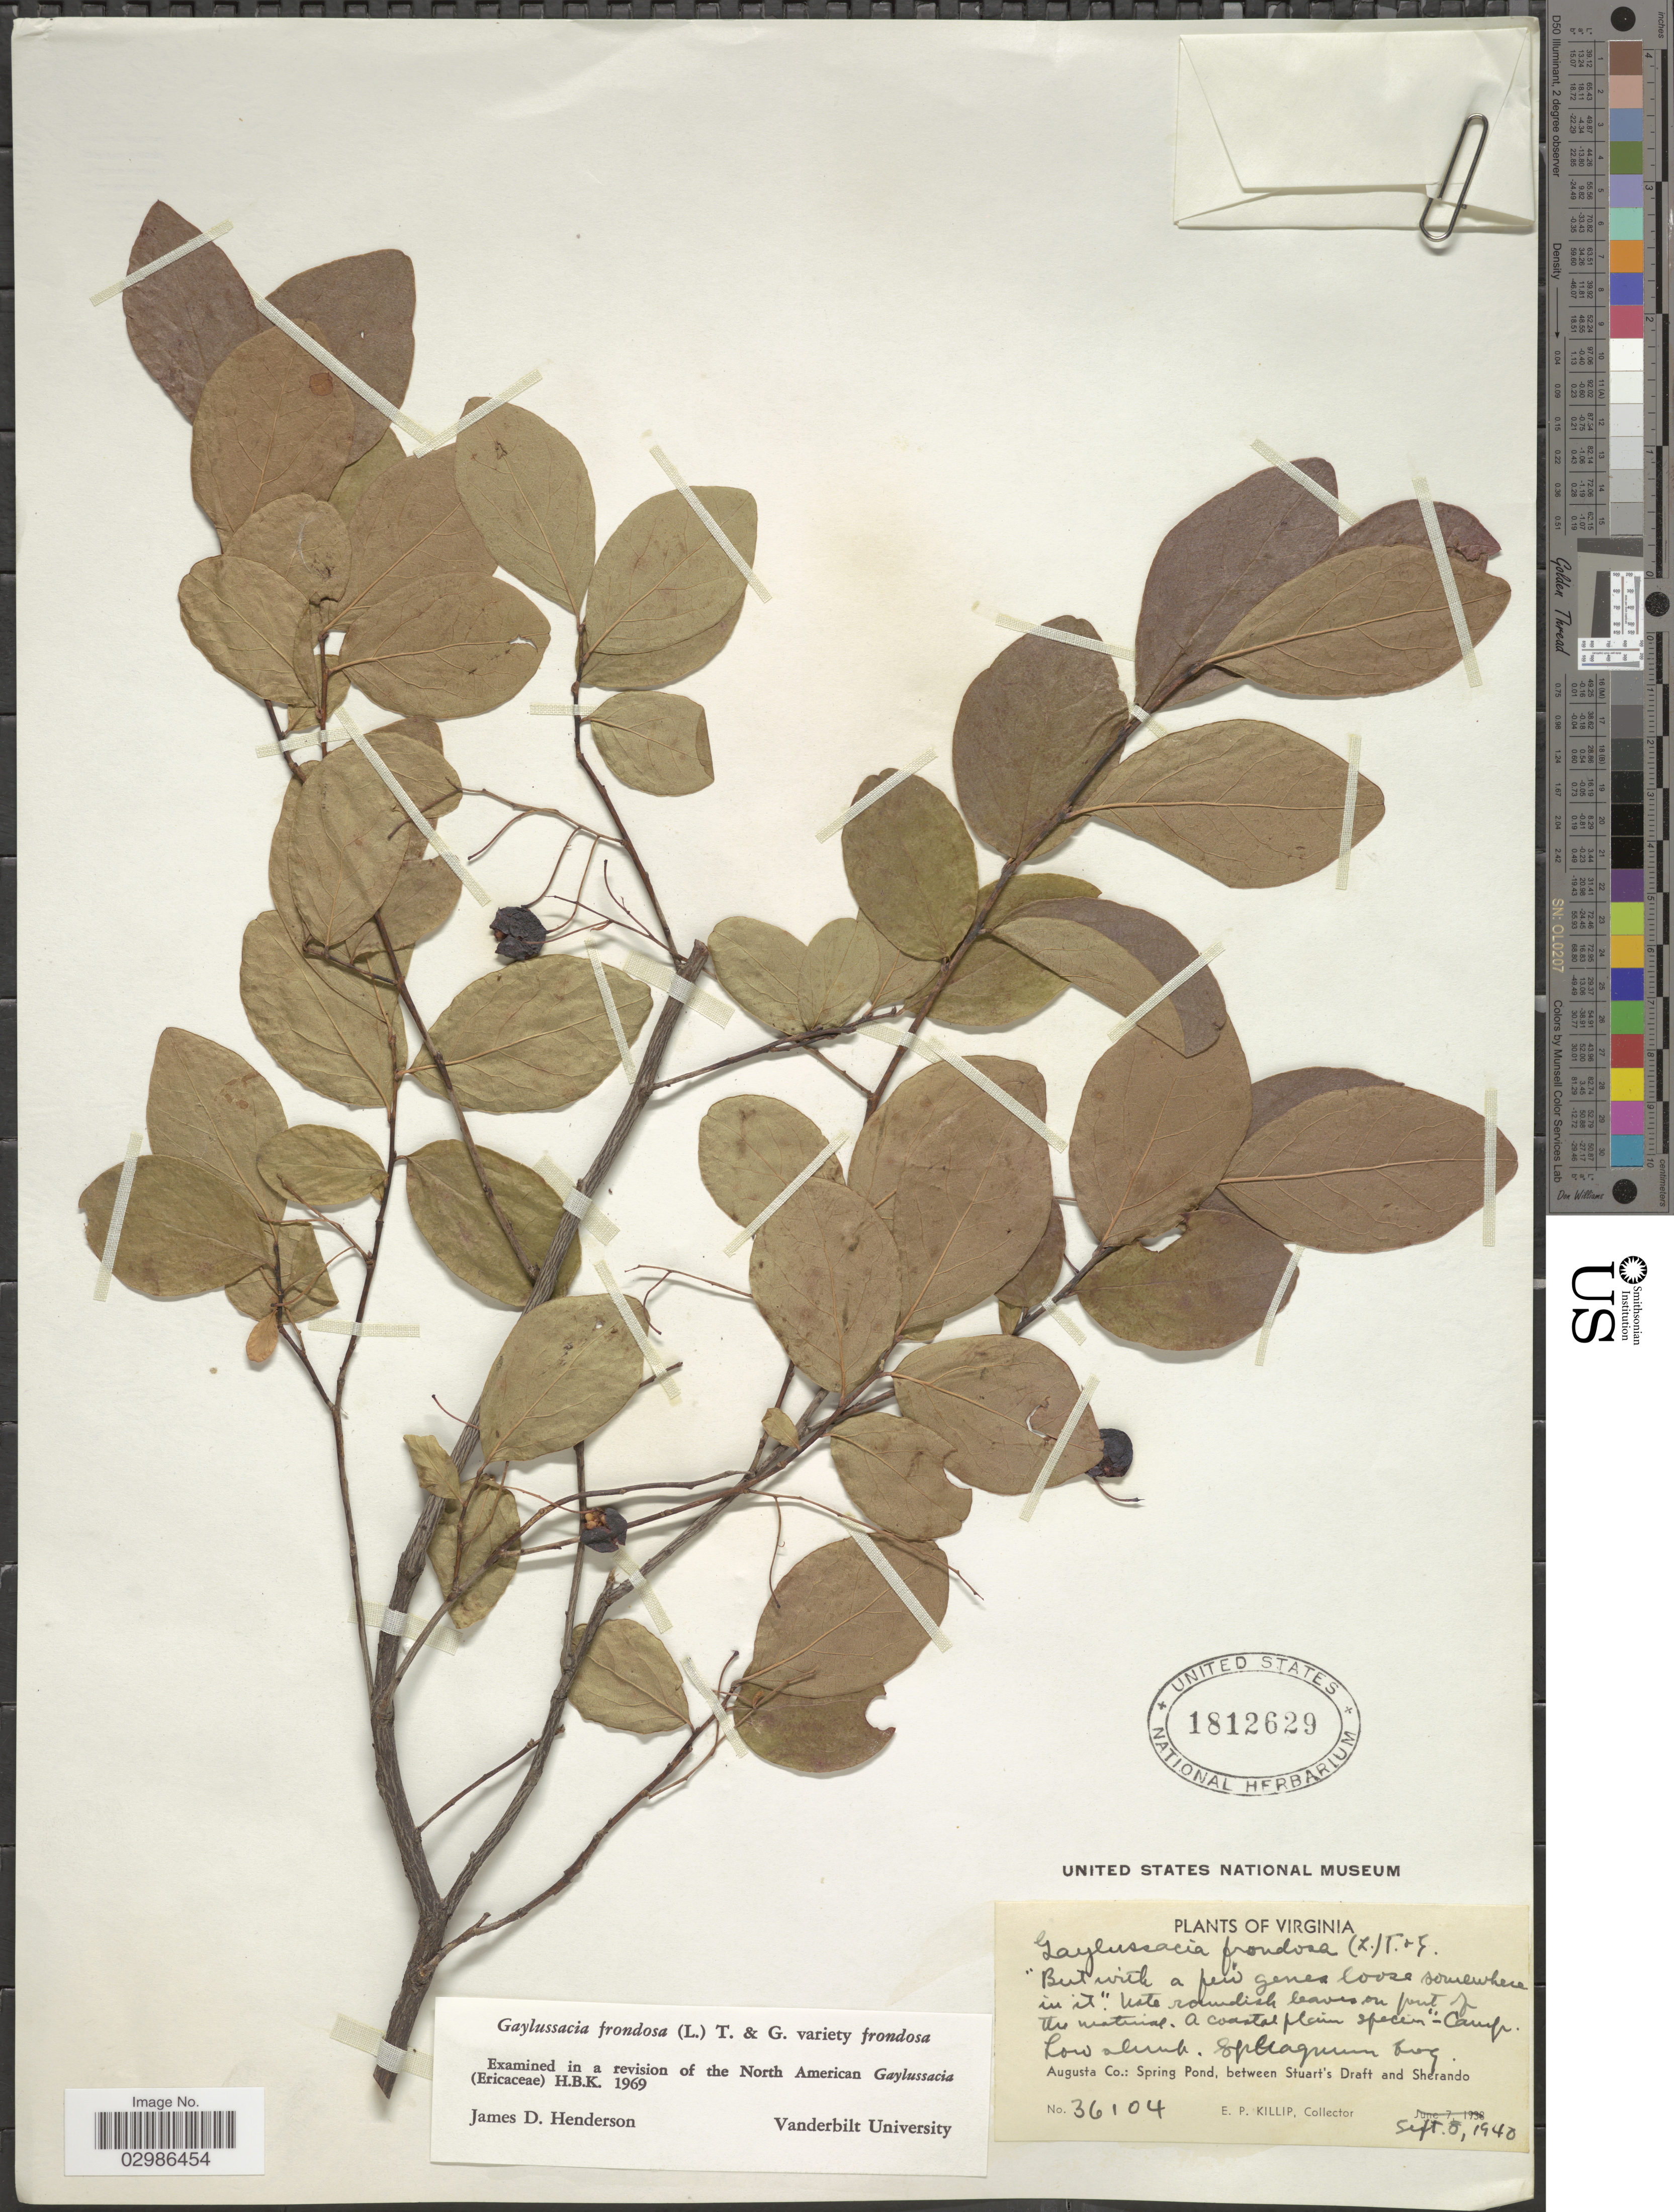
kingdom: Plantae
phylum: Tracheophyta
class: Magnoliopsida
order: Ericales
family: Ericaceae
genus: Gaylussacia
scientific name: Gaylussacia frondosa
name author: (L.) Torr. & A. Gray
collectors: E. P. Killip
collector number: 36104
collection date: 1940-09-08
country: United States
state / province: Virginia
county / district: Augusta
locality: Augusta Co.: Spring Pond, between Stuart's Draft and Sherando.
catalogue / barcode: US 1812629